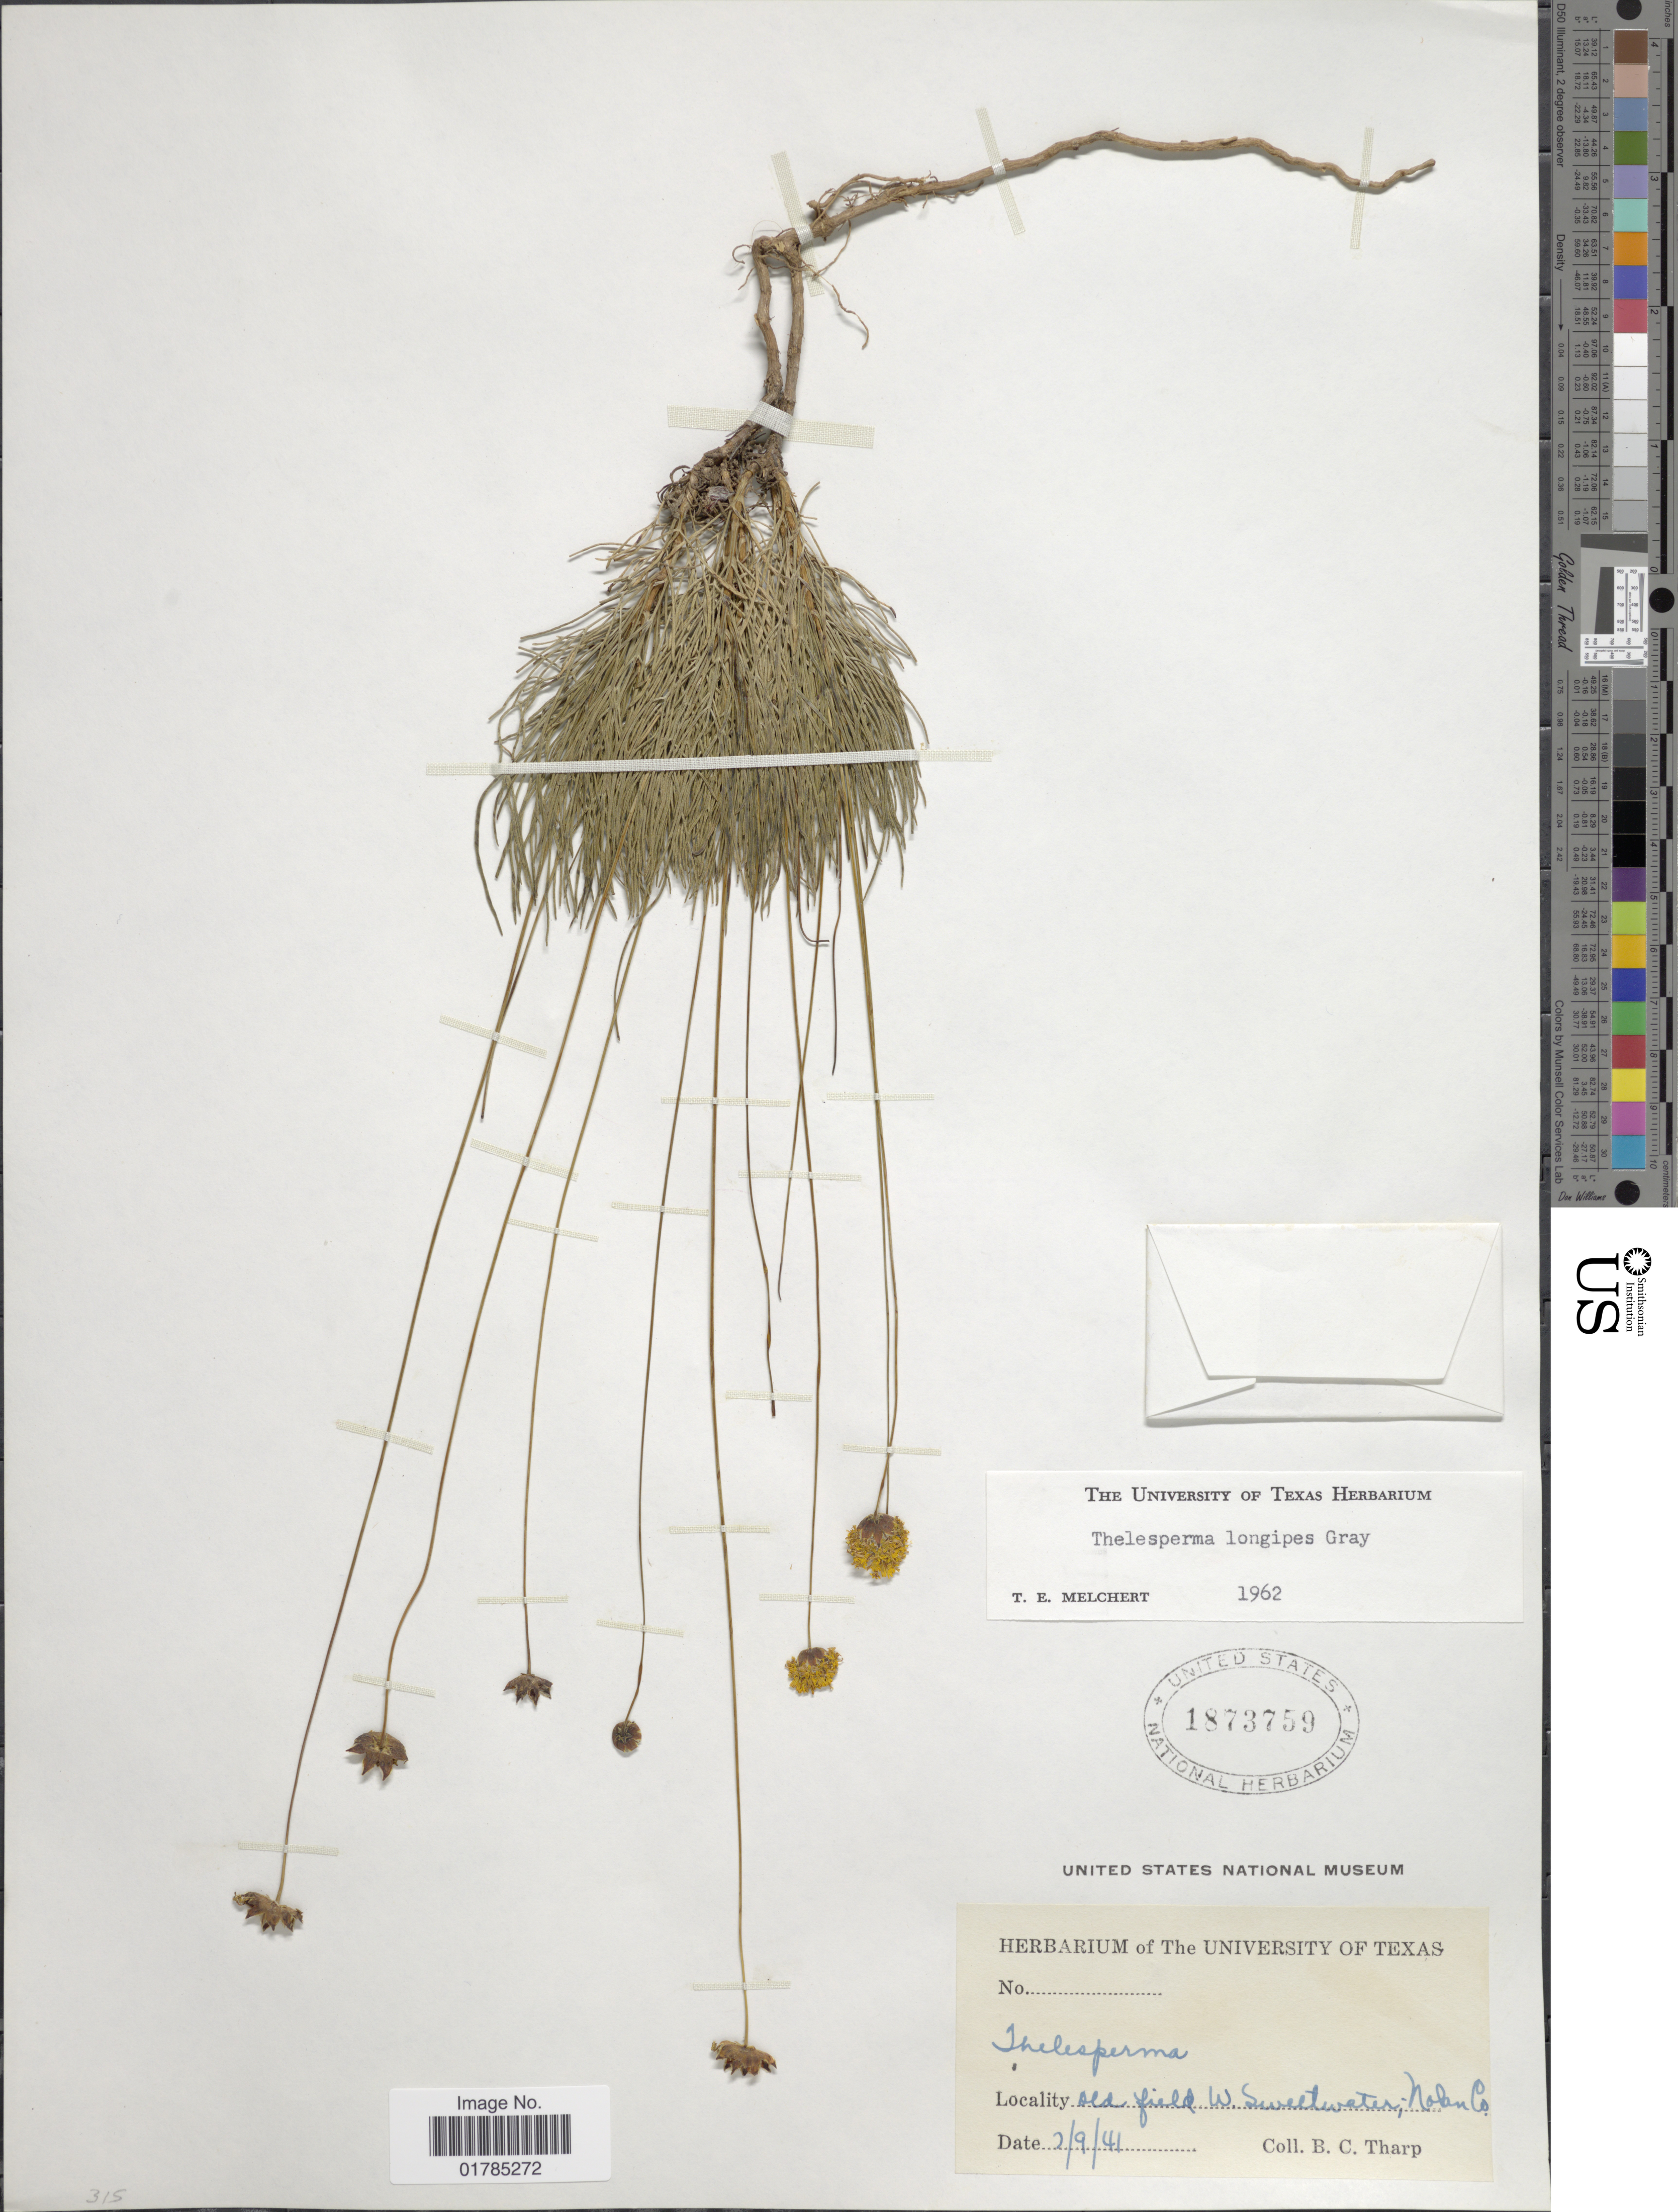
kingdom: Plantae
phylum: Tracheophyta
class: Magnoliopsida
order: Asterales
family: Asteraceae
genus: Thelesperma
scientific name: Thelesperma longipes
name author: A. Gray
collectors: B. C. Tharp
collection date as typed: Transcribed d/m/y: 9/2/41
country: United States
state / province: Texas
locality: W Sweetwater, Nolan Co.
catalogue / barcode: US 1873759